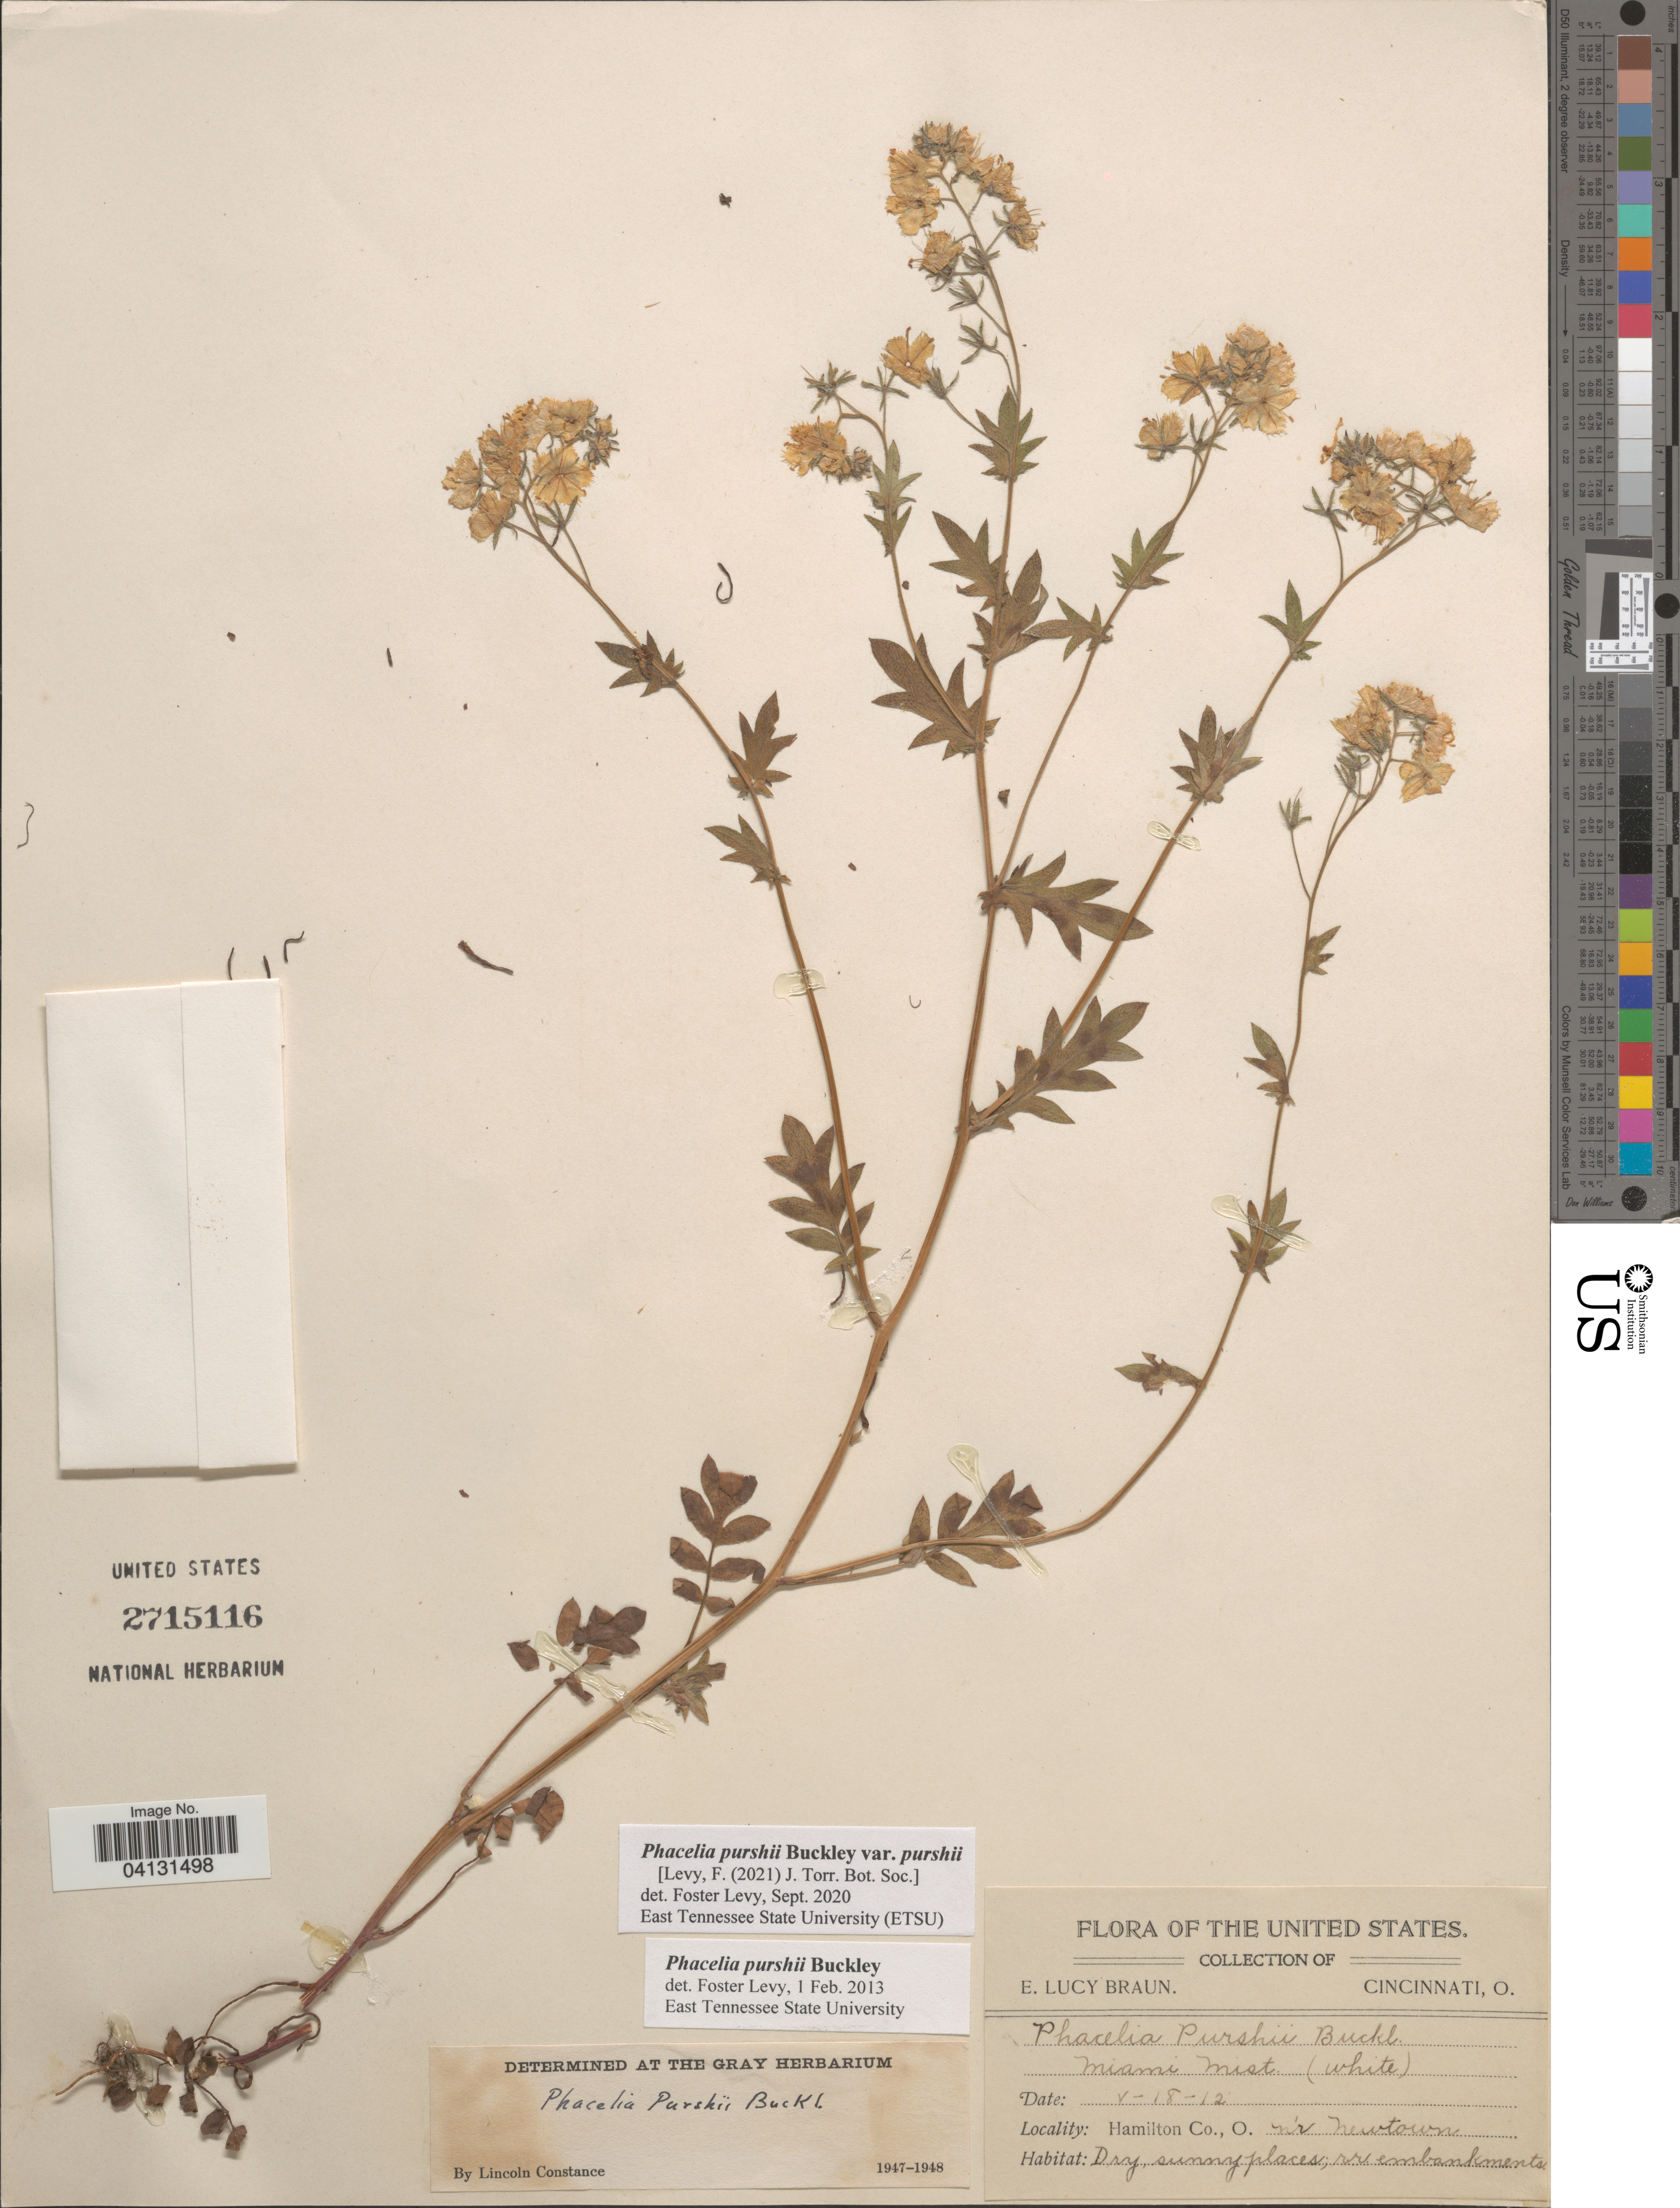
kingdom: Plantae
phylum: Tracheophyta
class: Magnoliopsida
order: Boraginales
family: Hydrophyllaceae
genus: Phacelia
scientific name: Phacelia purshii var. purshii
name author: Buckley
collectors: E. L. Braun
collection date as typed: Transcribed d/m/y: 18/5/12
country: United States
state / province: Ohio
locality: Hamilton Co., n'r Newton.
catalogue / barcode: US 2715116